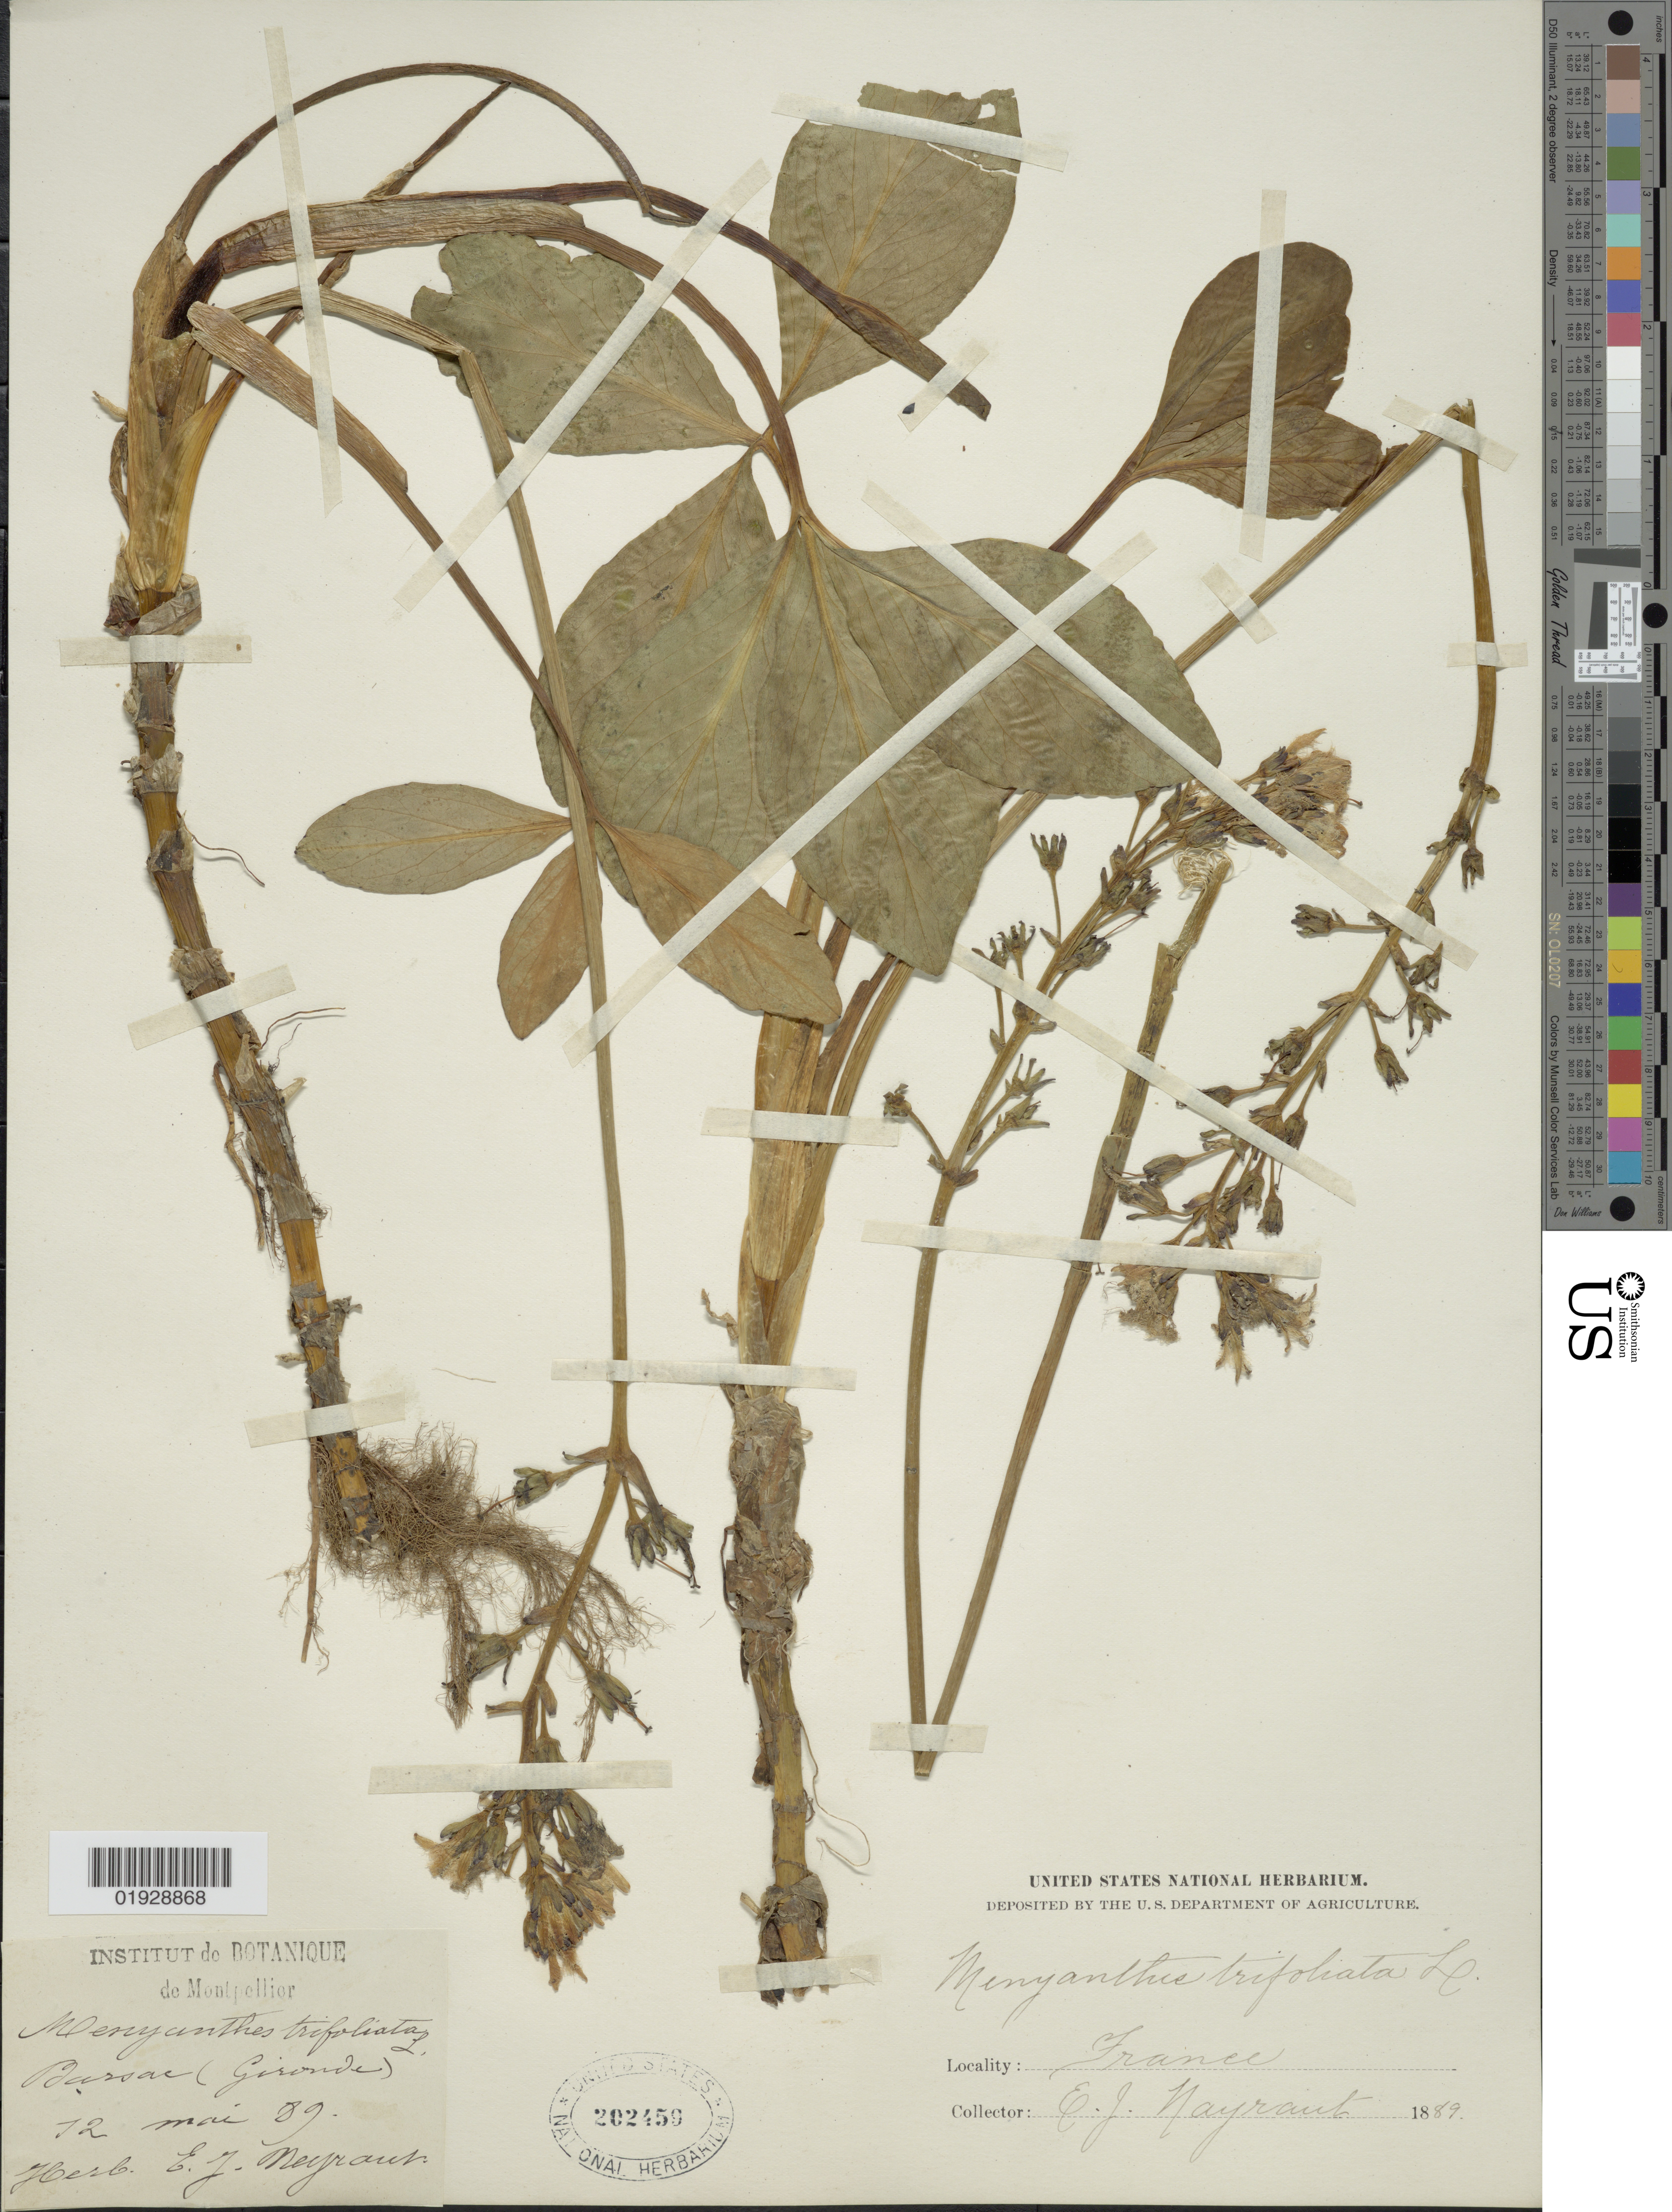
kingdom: Plantae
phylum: Tracheophyta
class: Magnoliopsida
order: Asterales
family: Menyanthaceae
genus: Menyanthes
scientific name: Menyanthes trifoliata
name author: L.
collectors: E. Nayraut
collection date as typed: Transcribed d/m/y: 12/5/89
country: France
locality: Bursac (Gironde)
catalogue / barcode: US 202459